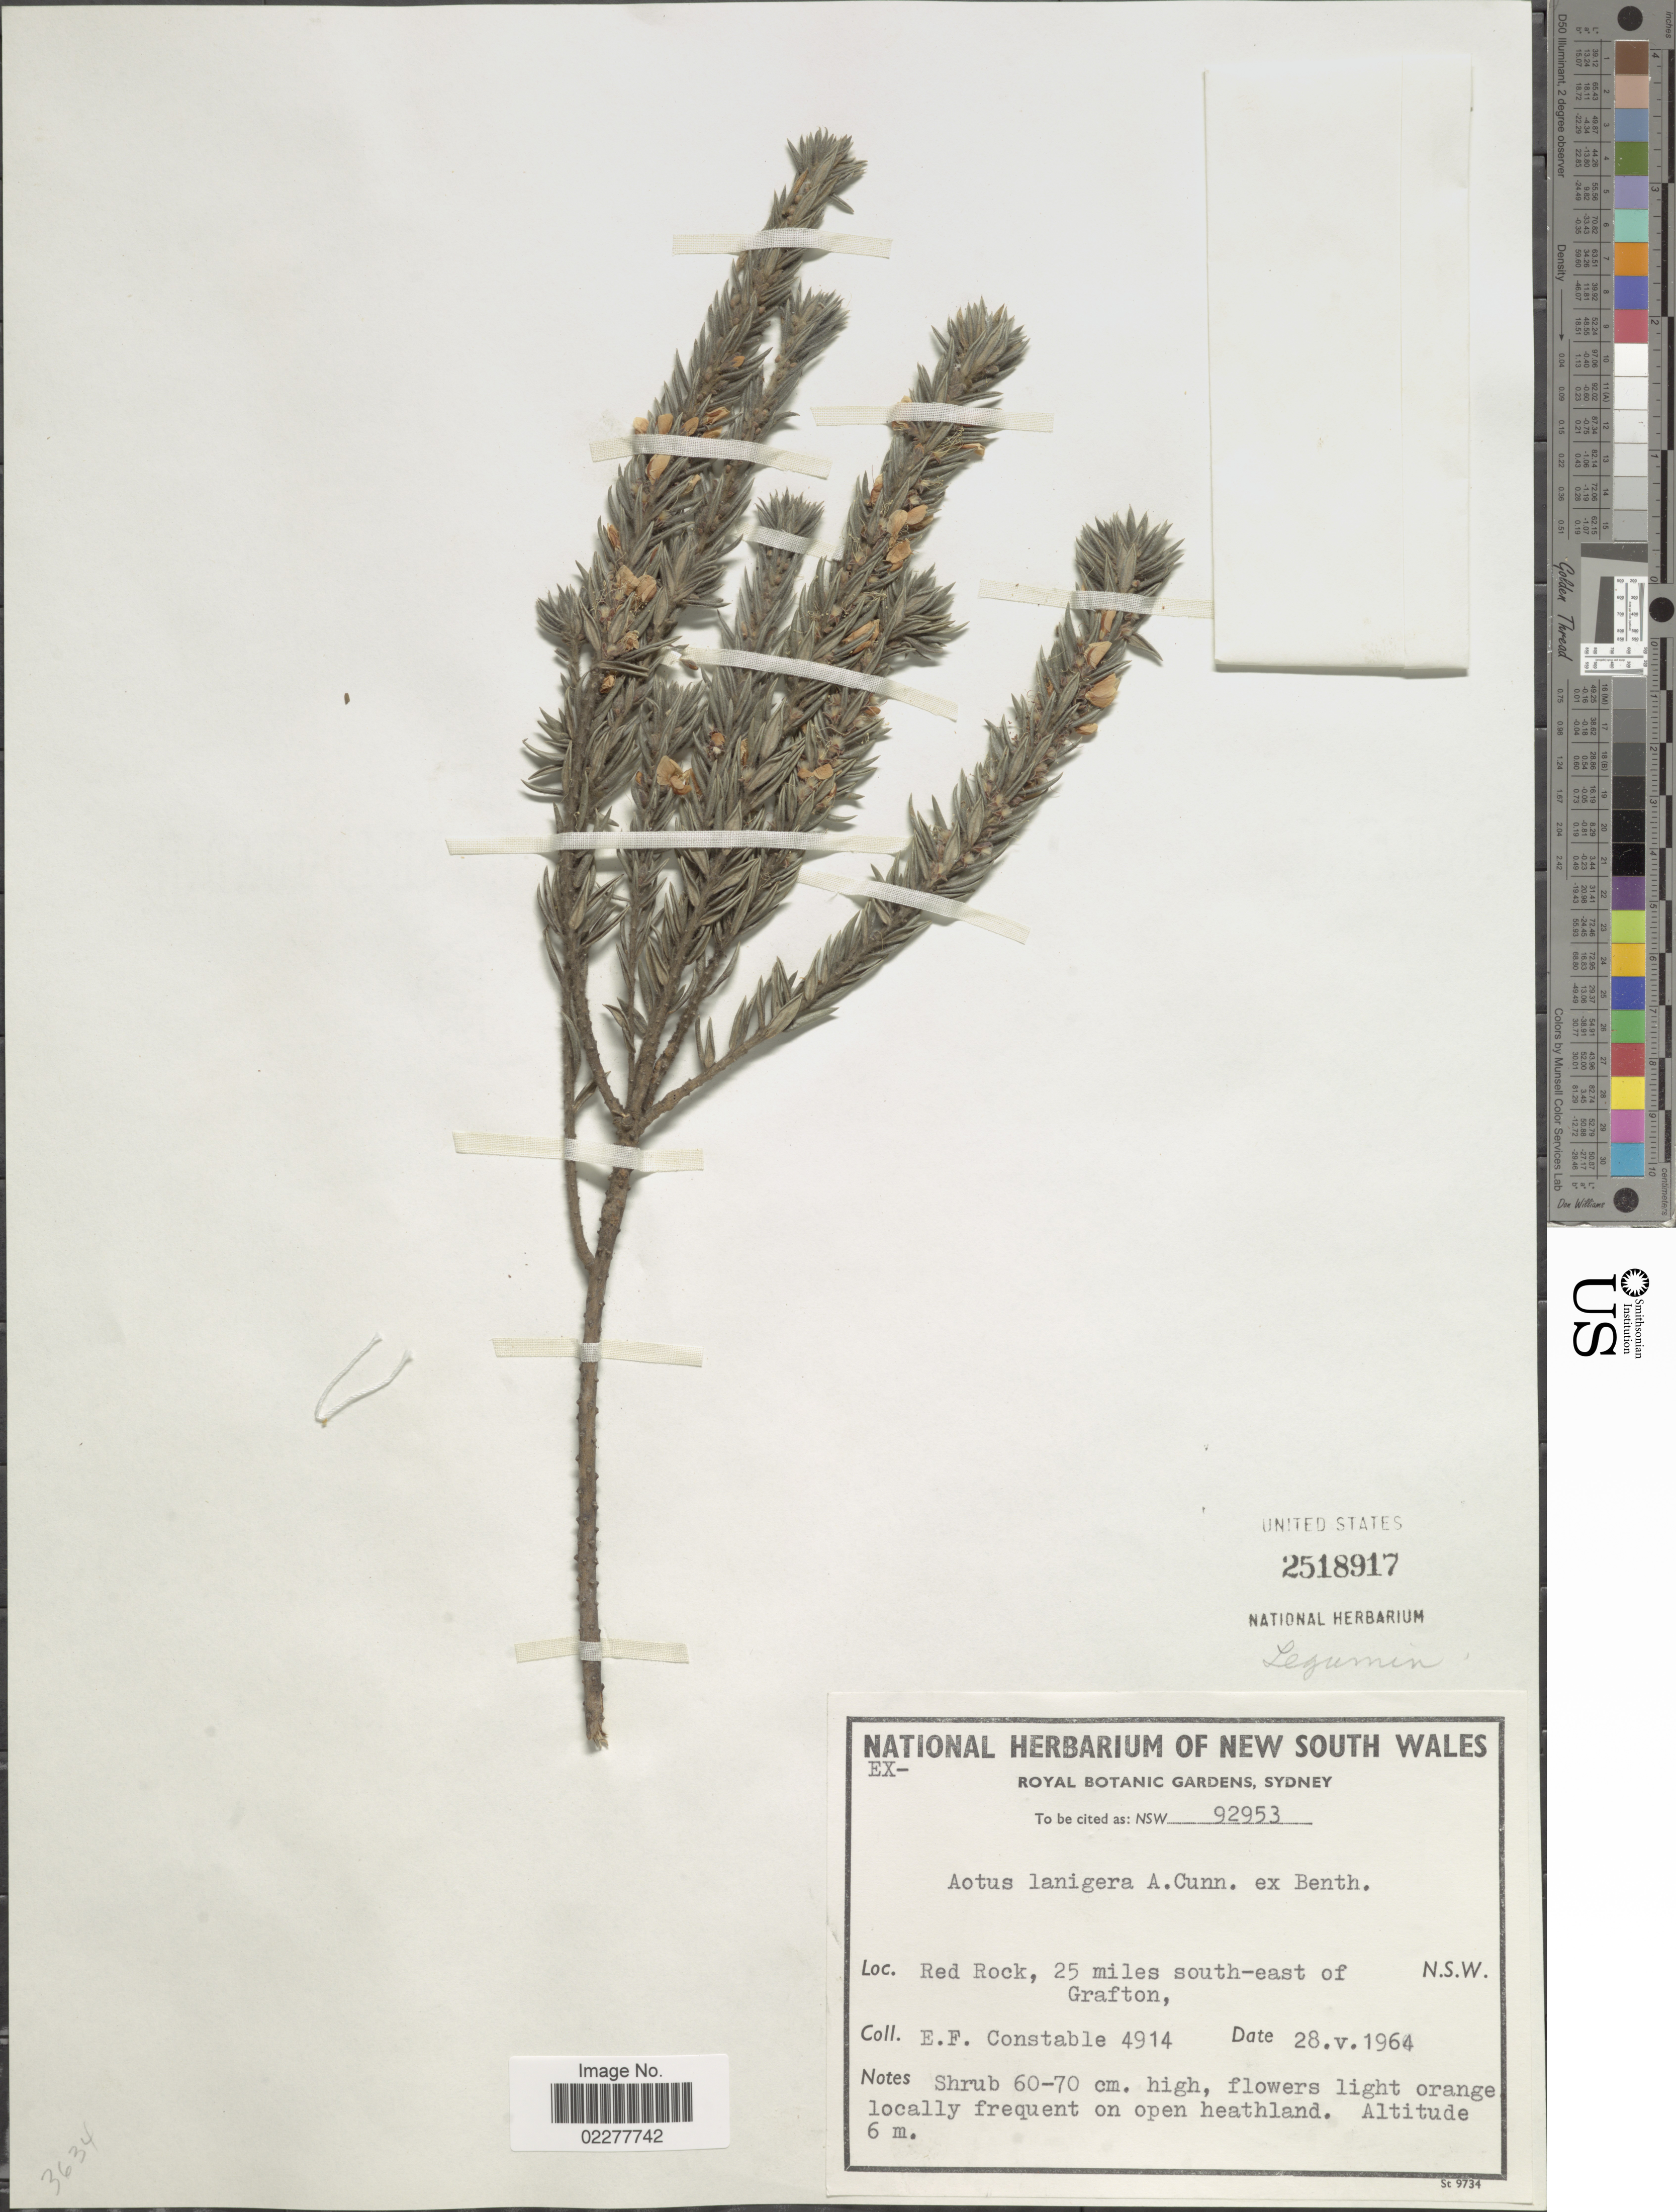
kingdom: Plantae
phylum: Tracheophyta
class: Magnoliopsida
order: Fabales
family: Fabaceae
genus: Aotus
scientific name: Aotus lanigera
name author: Benth.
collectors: E. F. Constable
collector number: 4914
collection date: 1964-05-28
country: Australia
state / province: New South Wales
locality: Red Rock, 25 miles south-east of Grafton. N.S.W.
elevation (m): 6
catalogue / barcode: US 2518917